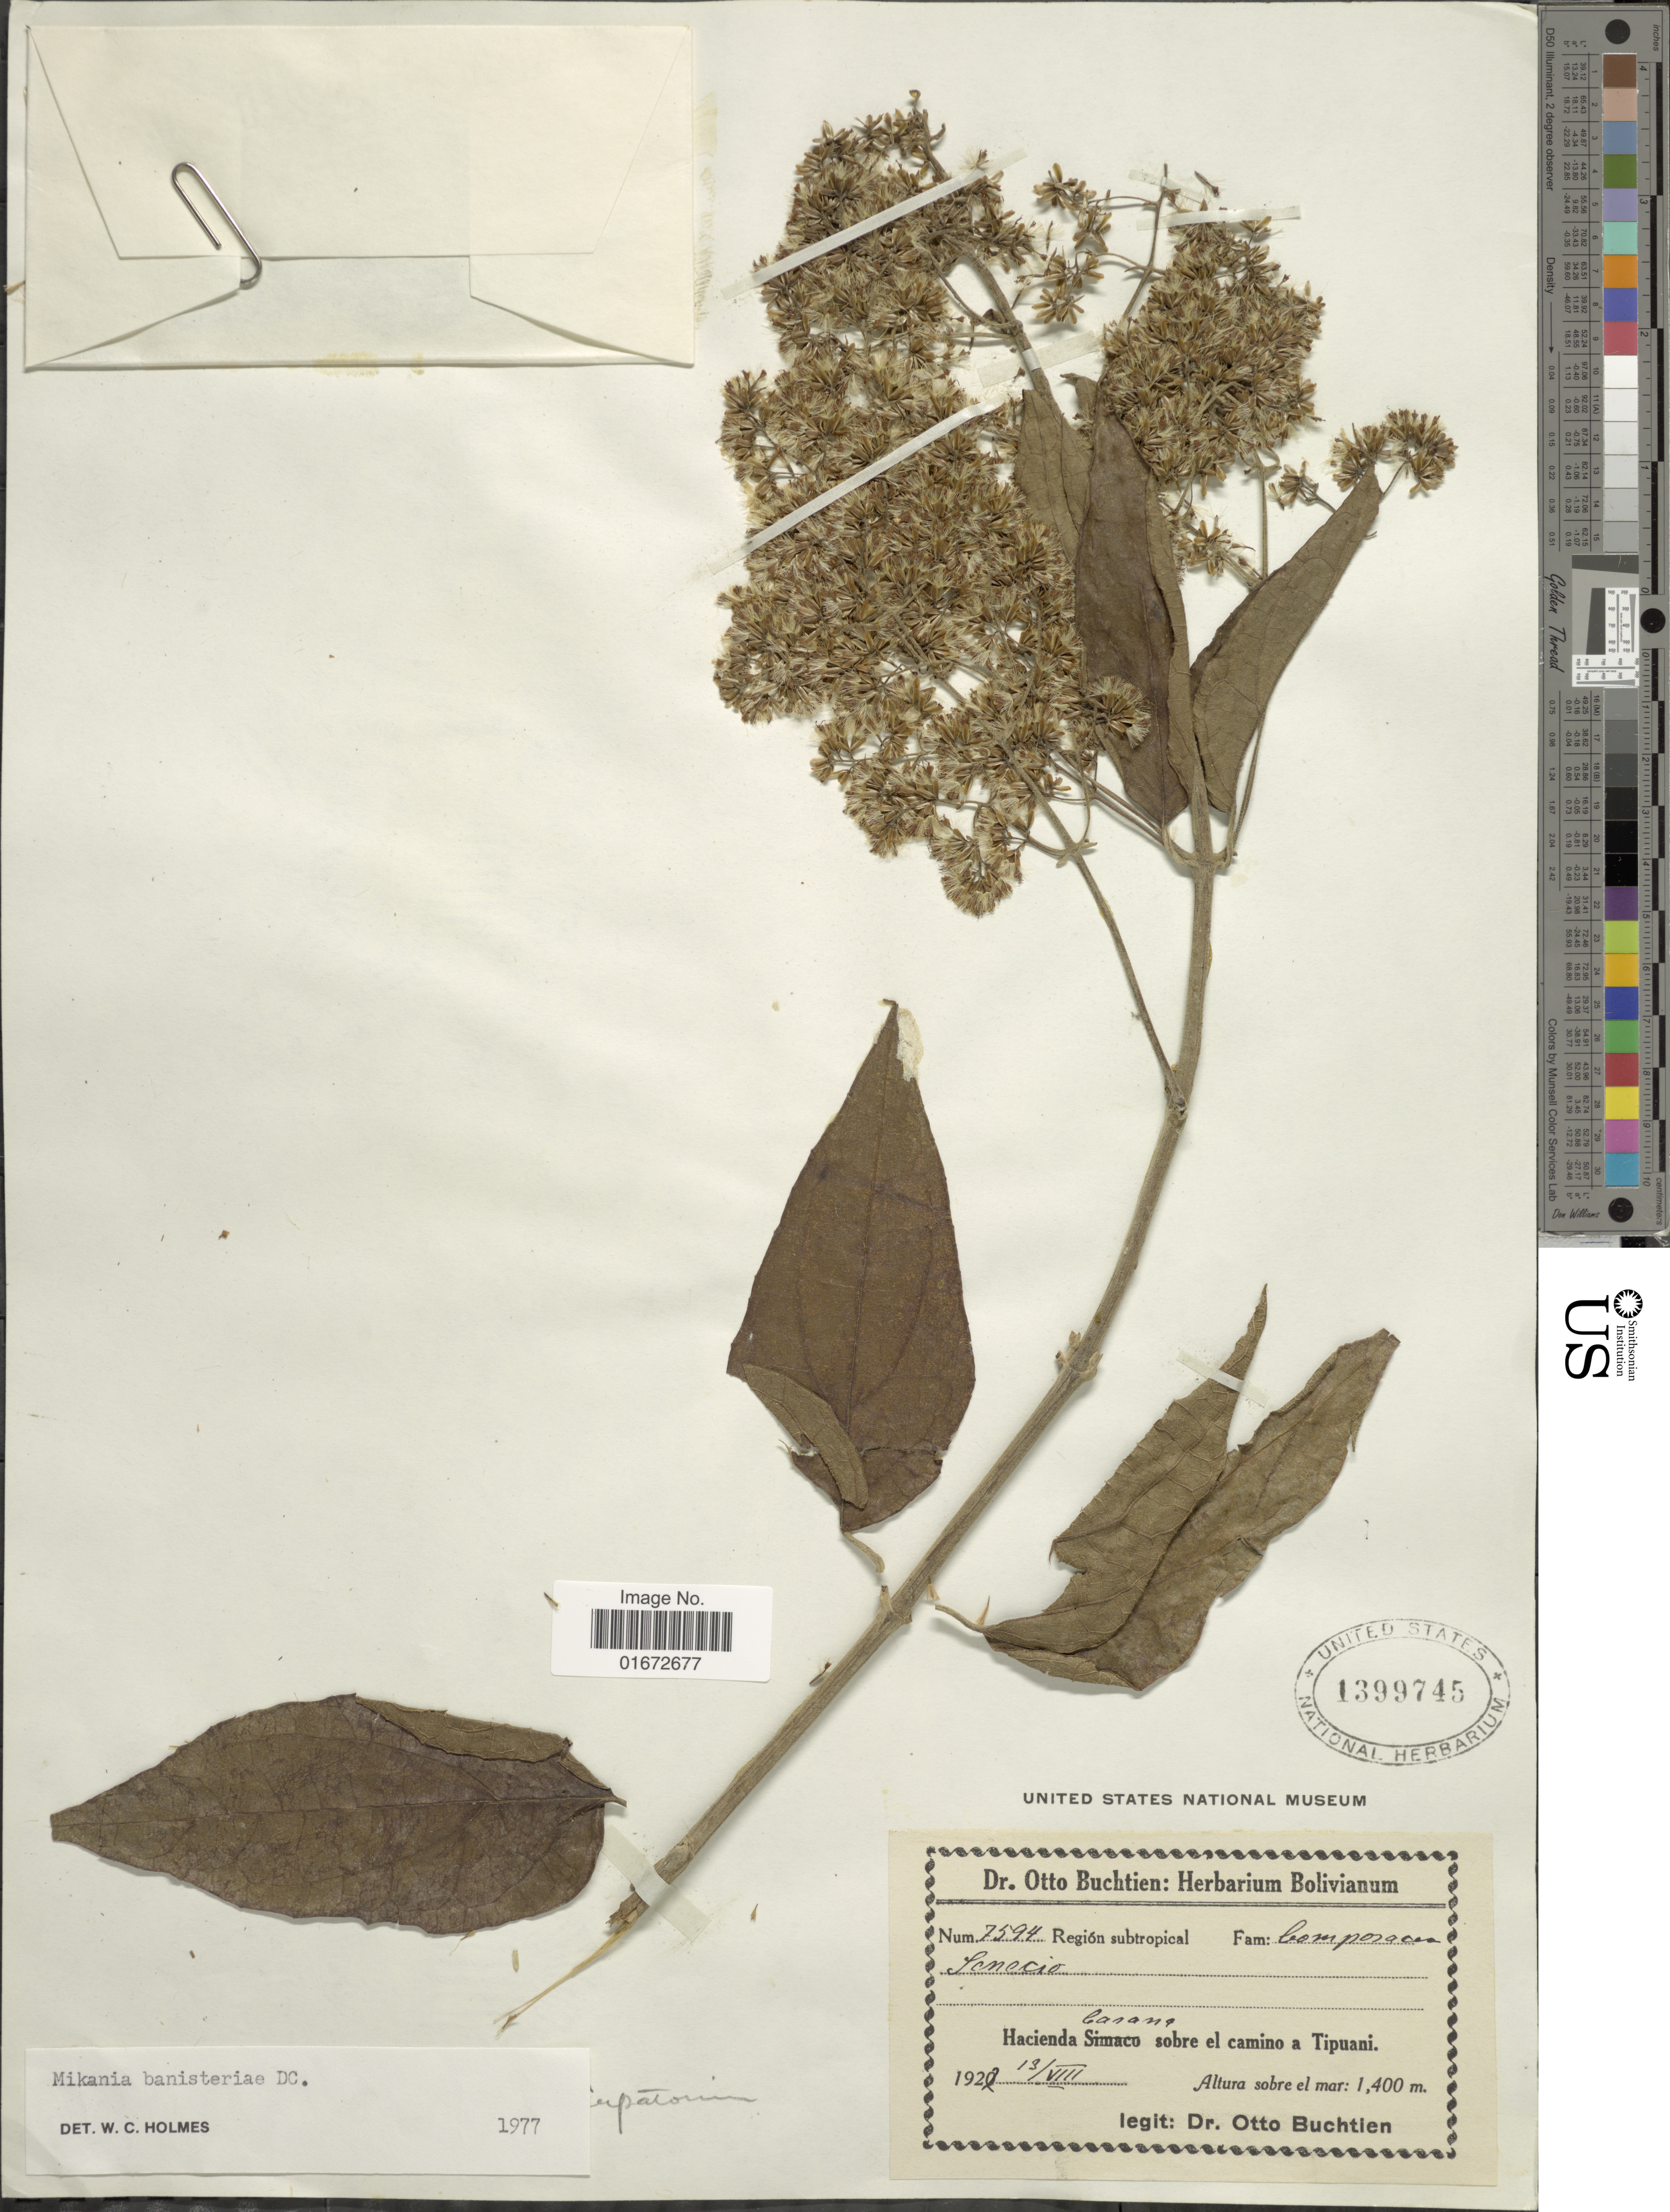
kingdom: Plantae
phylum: Tracheophyta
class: Magnoliopsida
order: Asterales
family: Asteraceae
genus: Mikania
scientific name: Mikania banisteriae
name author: DC.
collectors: O. Buchtien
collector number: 7594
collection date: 1927-08-13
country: Bolivia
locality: Hacienda Simaco Carana sobre el camino a Tipuani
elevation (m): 1400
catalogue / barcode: US 1399745